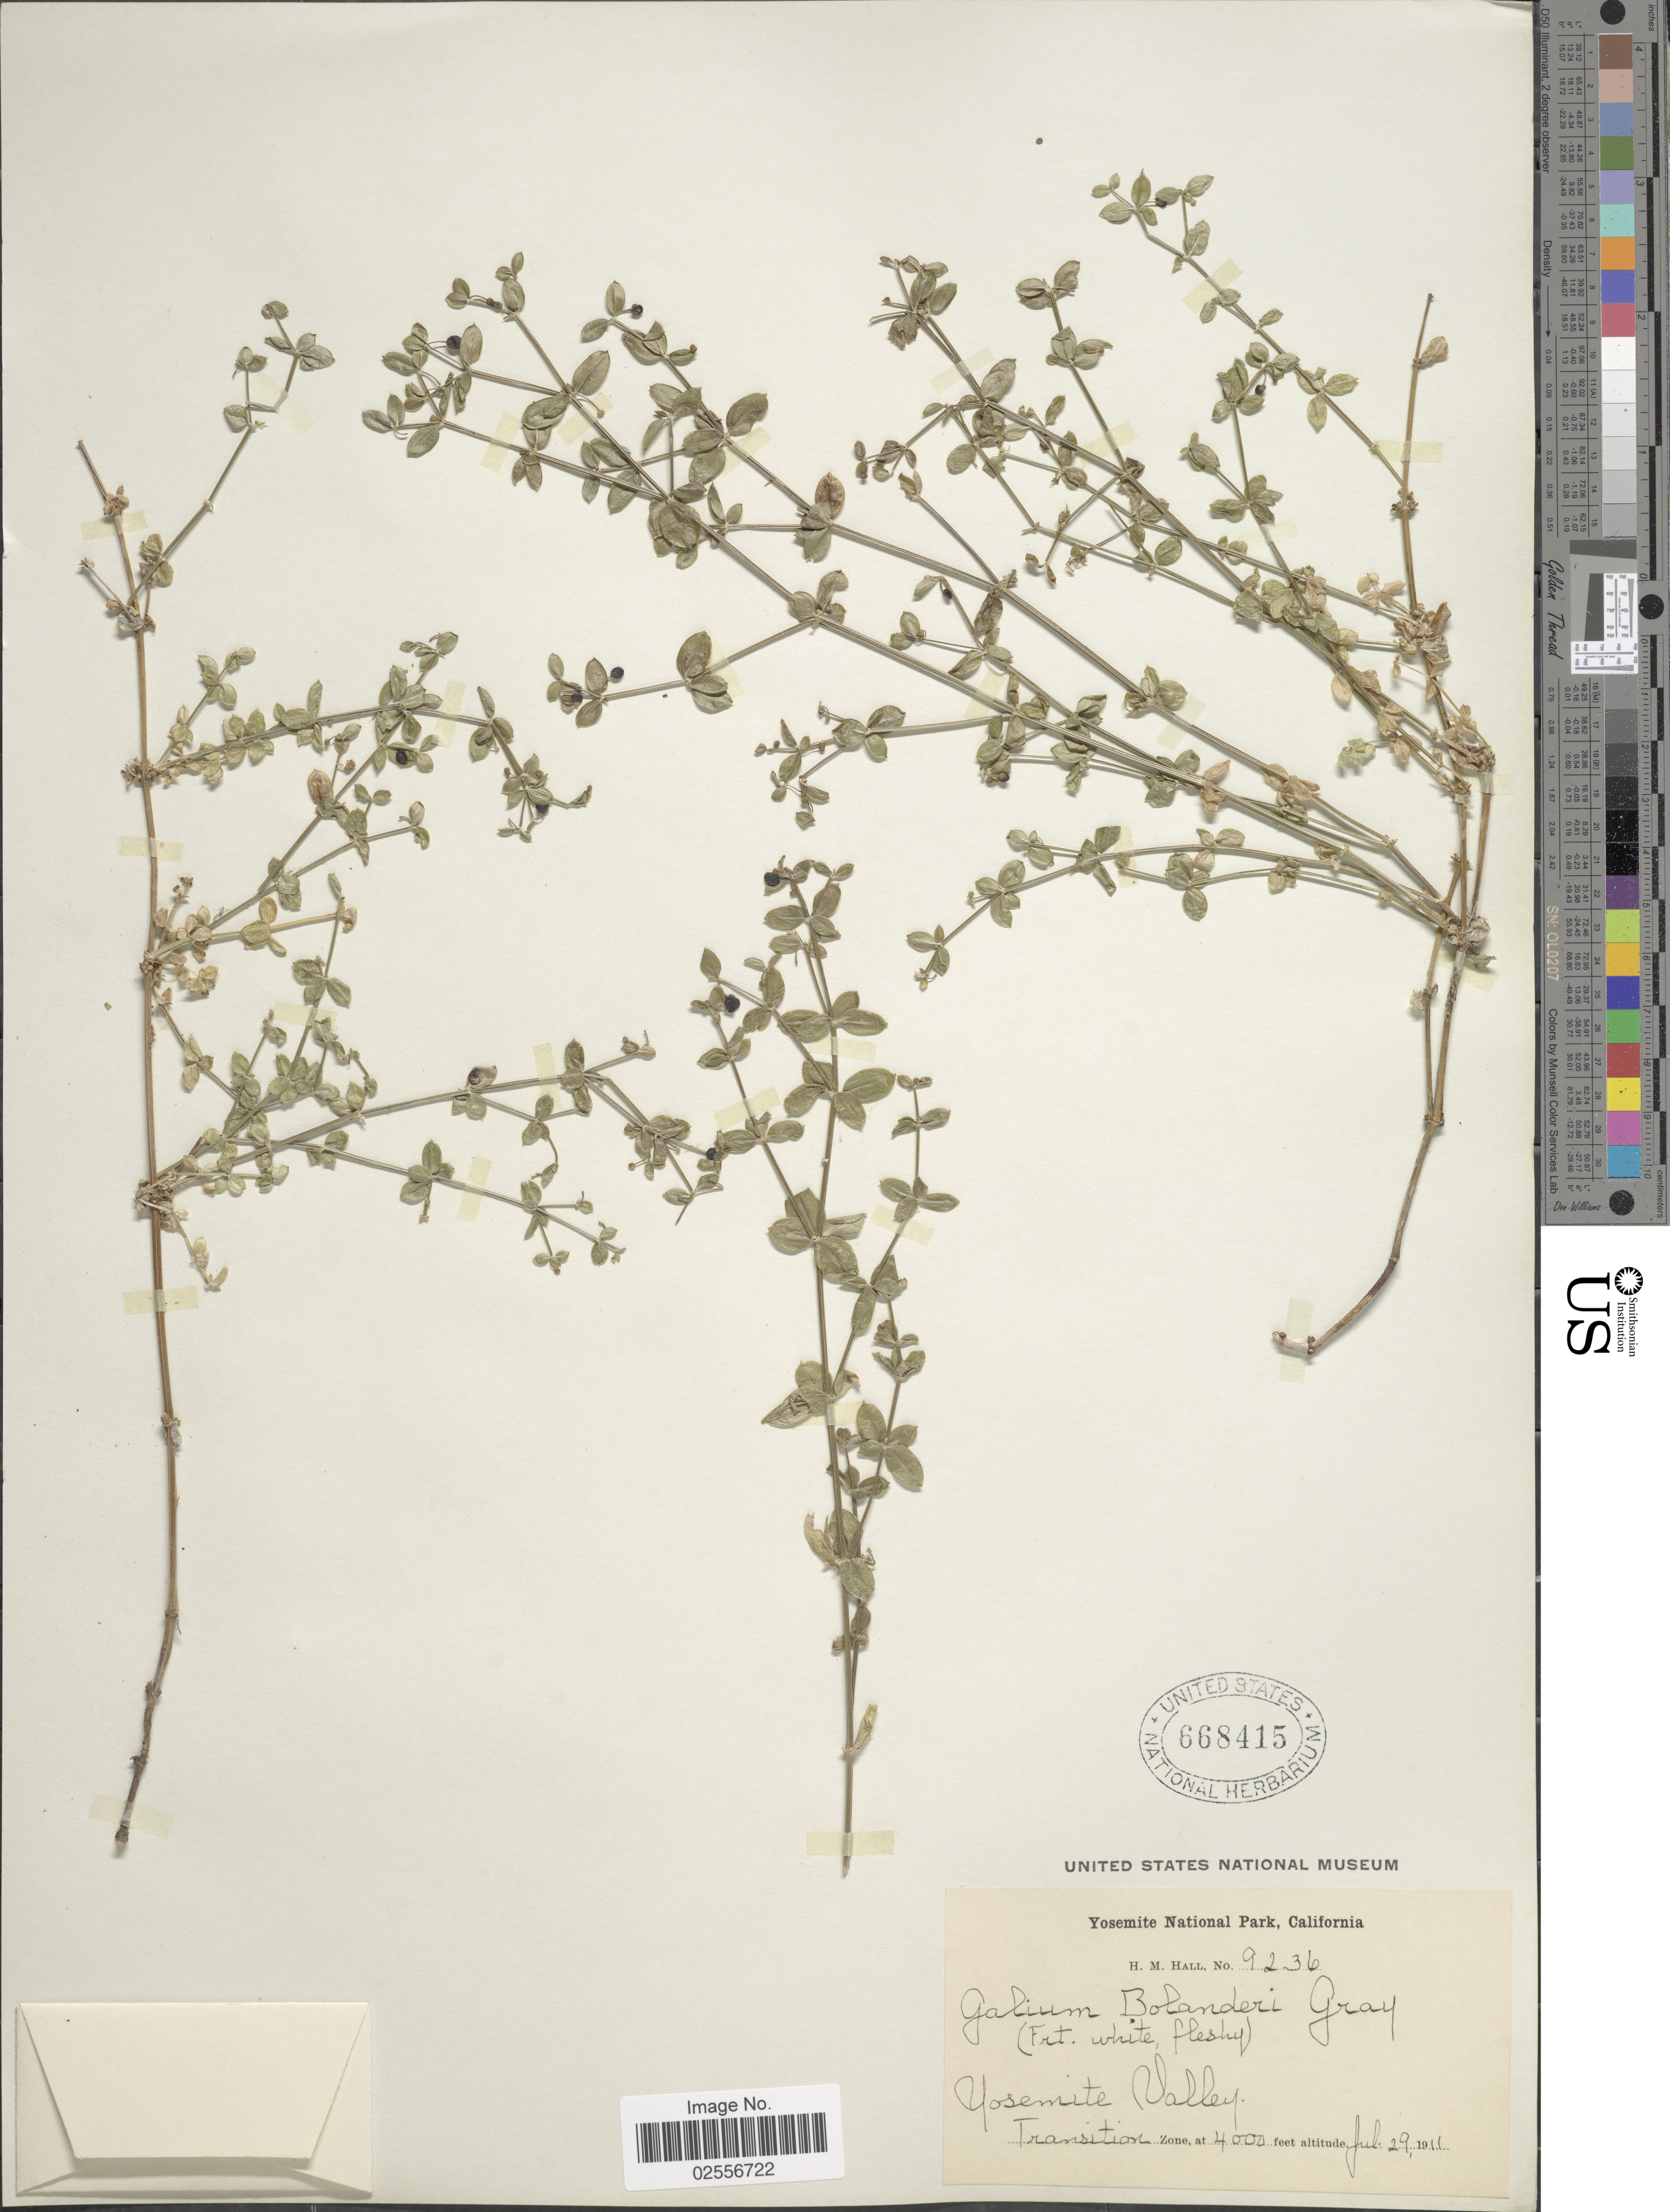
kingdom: Plantae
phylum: Tracheophyta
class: Magnoliopsida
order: Gentianales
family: Rubiaceae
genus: Galium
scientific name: Galium bolanderi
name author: A. Gray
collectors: H. M. Hall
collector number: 9236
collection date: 1911-07-29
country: United States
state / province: California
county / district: Mariposa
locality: Yosemite National Park. Yosemite Valley. Transition Zone.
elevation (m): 1219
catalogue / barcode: US 668415